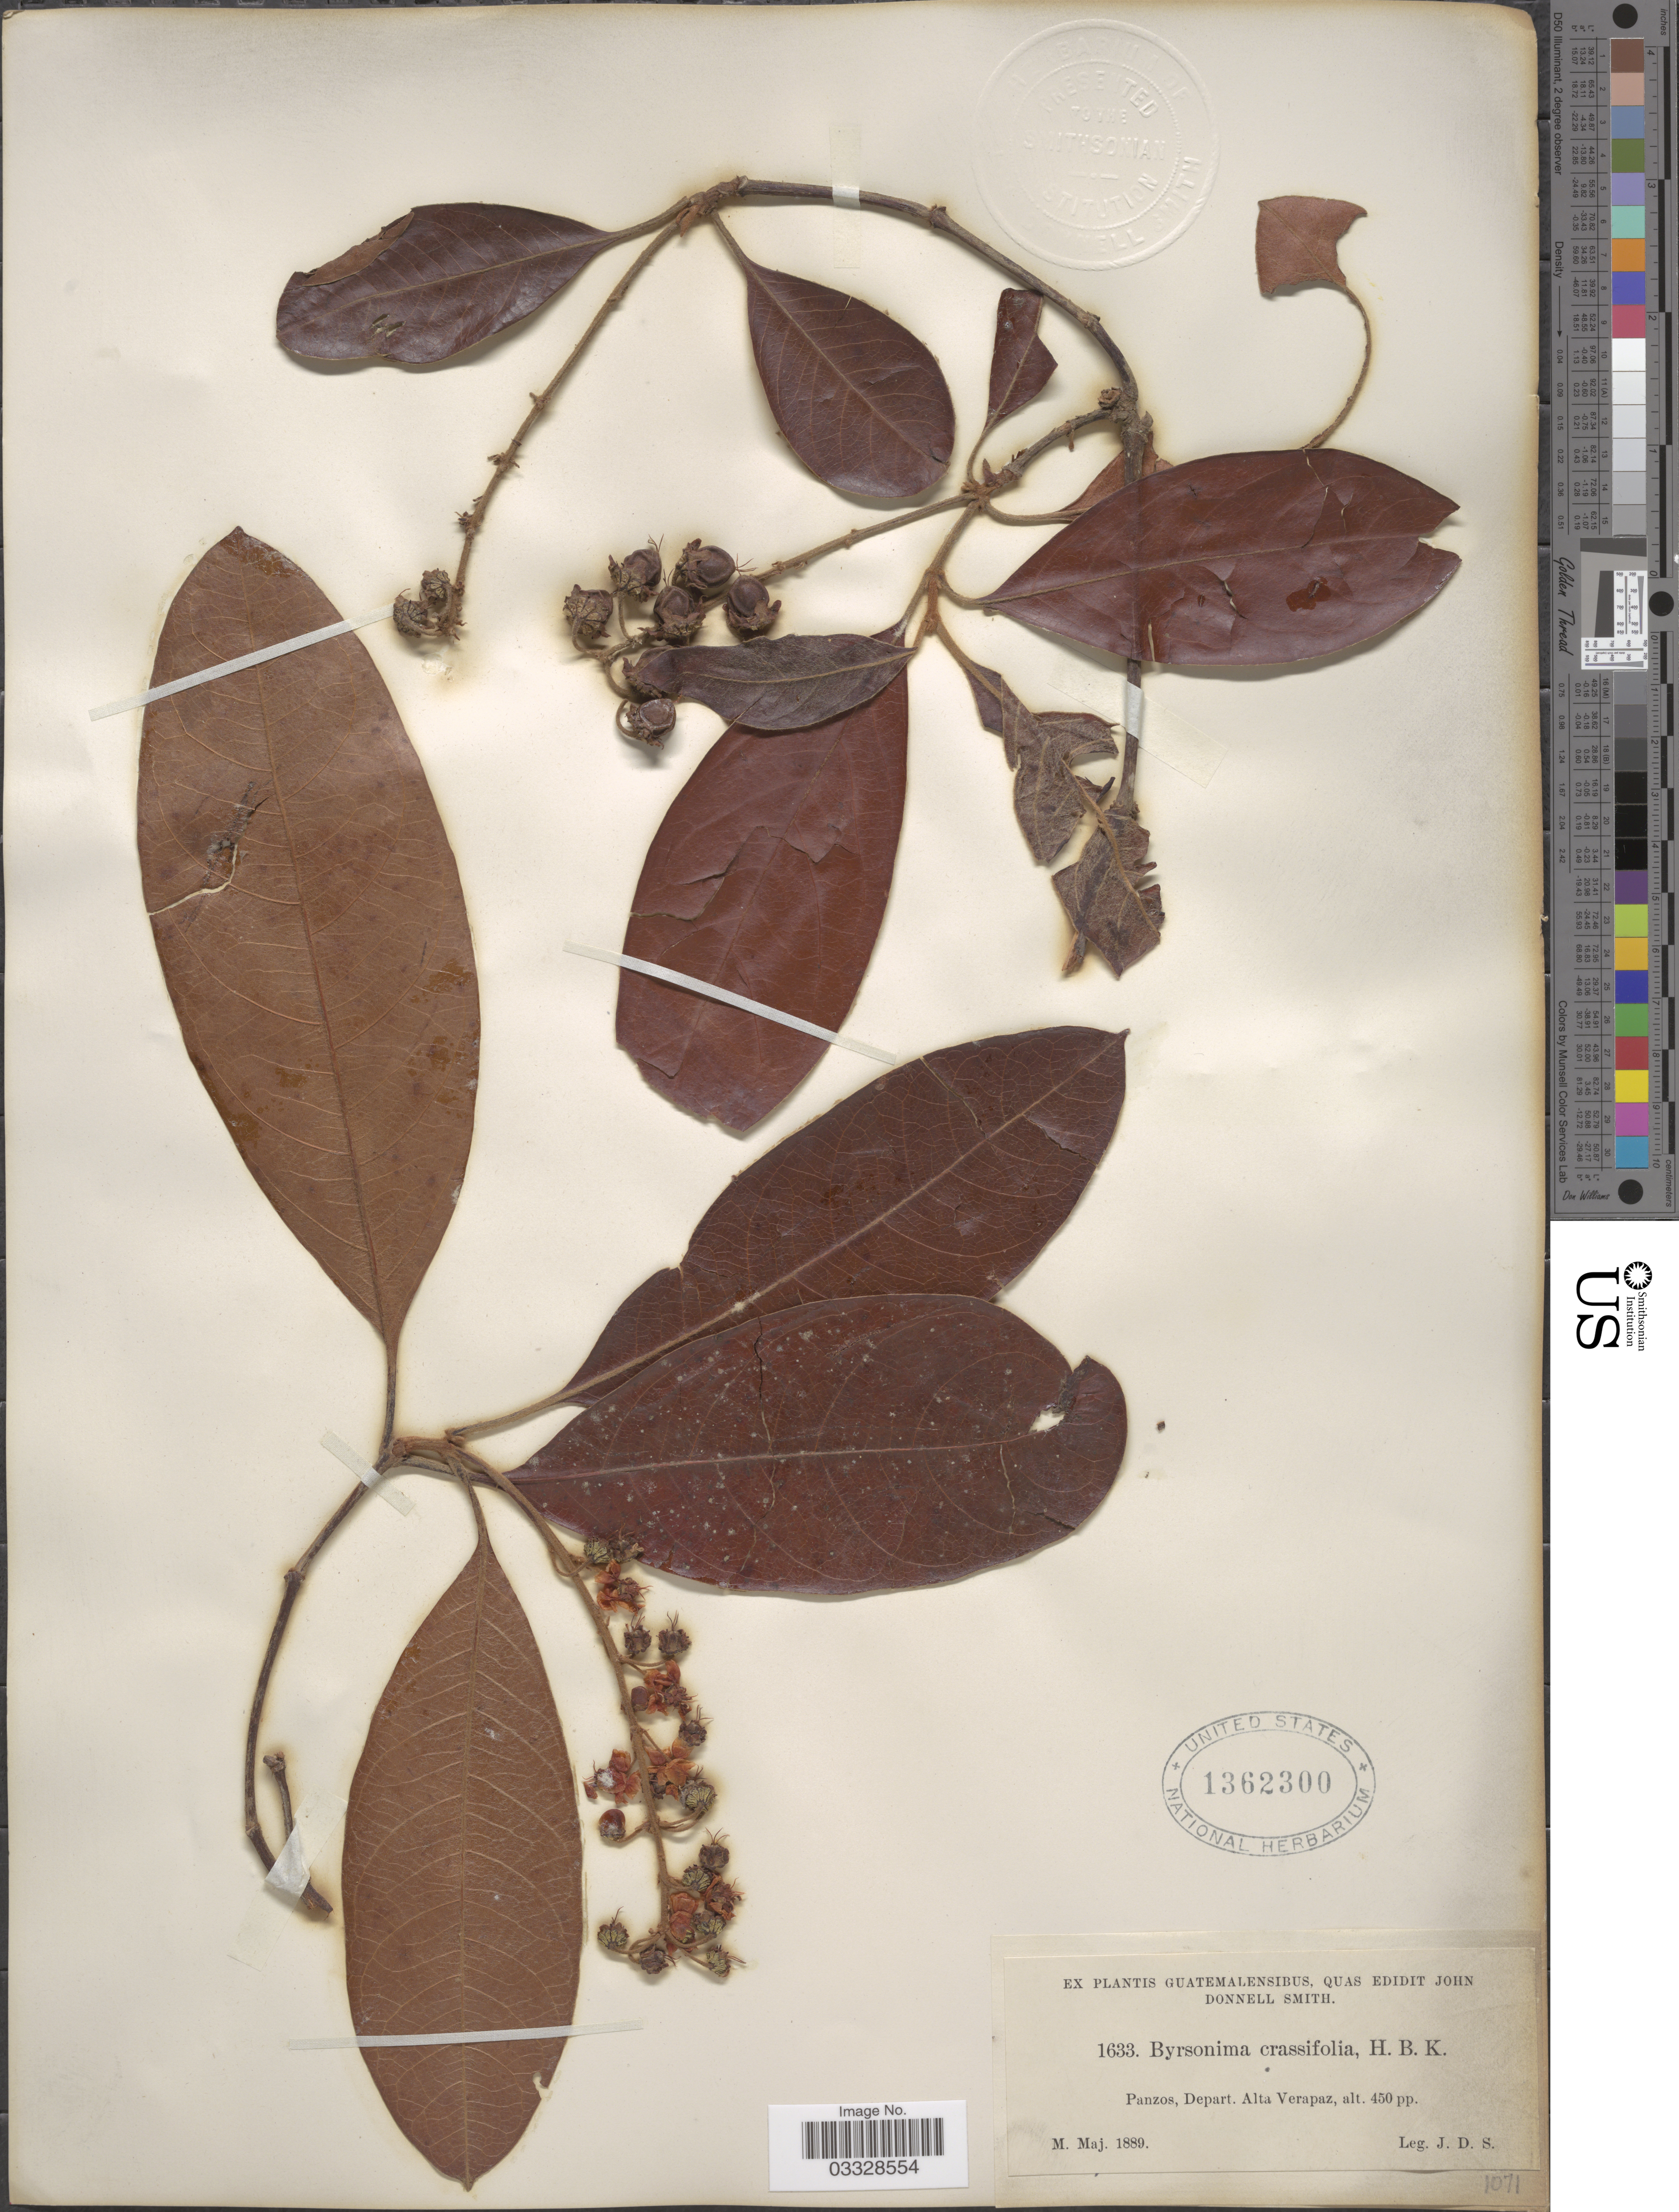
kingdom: Plantae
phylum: Tracheophyta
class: Magnoliopsida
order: Malpighiales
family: Malpighiaceae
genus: Byrsonima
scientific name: Byrsonima crassifolia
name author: (L.) Kunth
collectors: J. Donnell Smith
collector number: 1633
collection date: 1889-05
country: Guatemala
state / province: Alta Verapaz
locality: Panzos, Depart. Alta Verapaz.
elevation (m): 137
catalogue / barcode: US 1362300